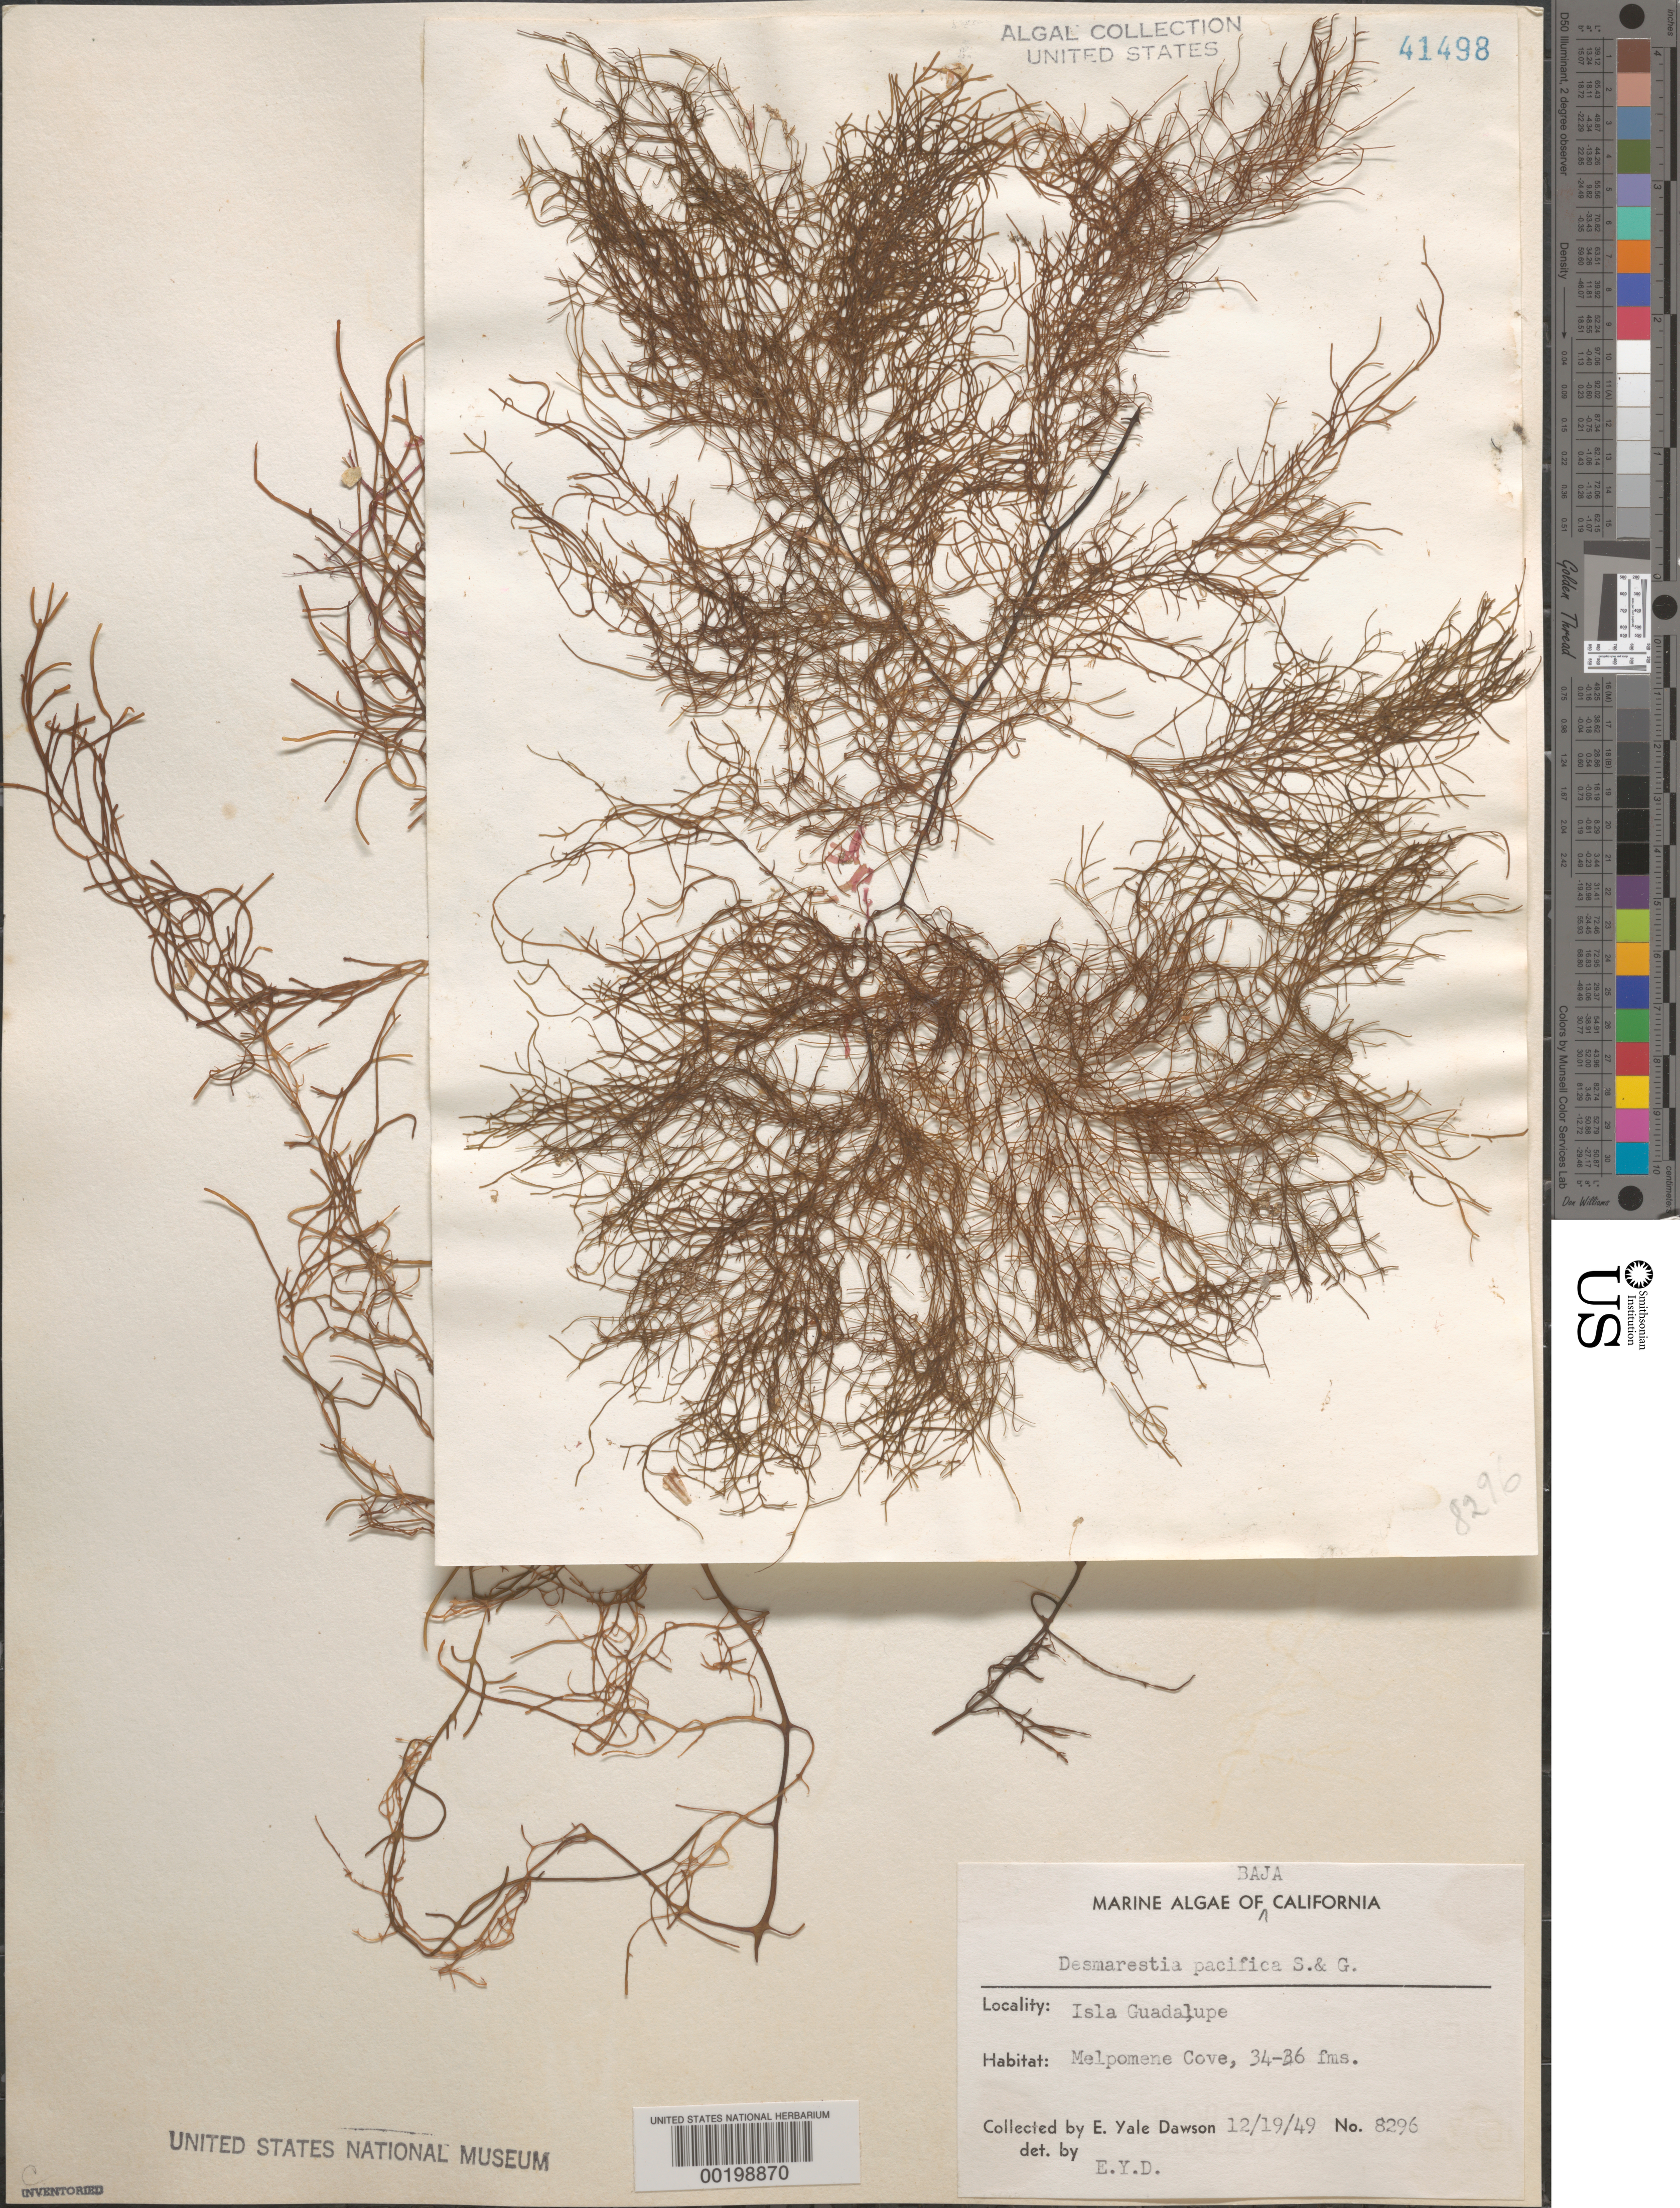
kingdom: Chromista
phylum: Ochrophyta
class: Phaeophyceae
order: Desmarestiales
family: Desmarestiaceae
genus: Desmarestia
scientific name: Desmarestia viridis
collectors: E. Y. Dawson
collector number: EYD 8296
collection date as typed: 19 Dec 1949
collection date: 1949-12-19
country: Mexico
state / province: Baja California Norte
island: Isla Guadalupe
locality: Melpomene Cove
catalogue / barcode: US 41498